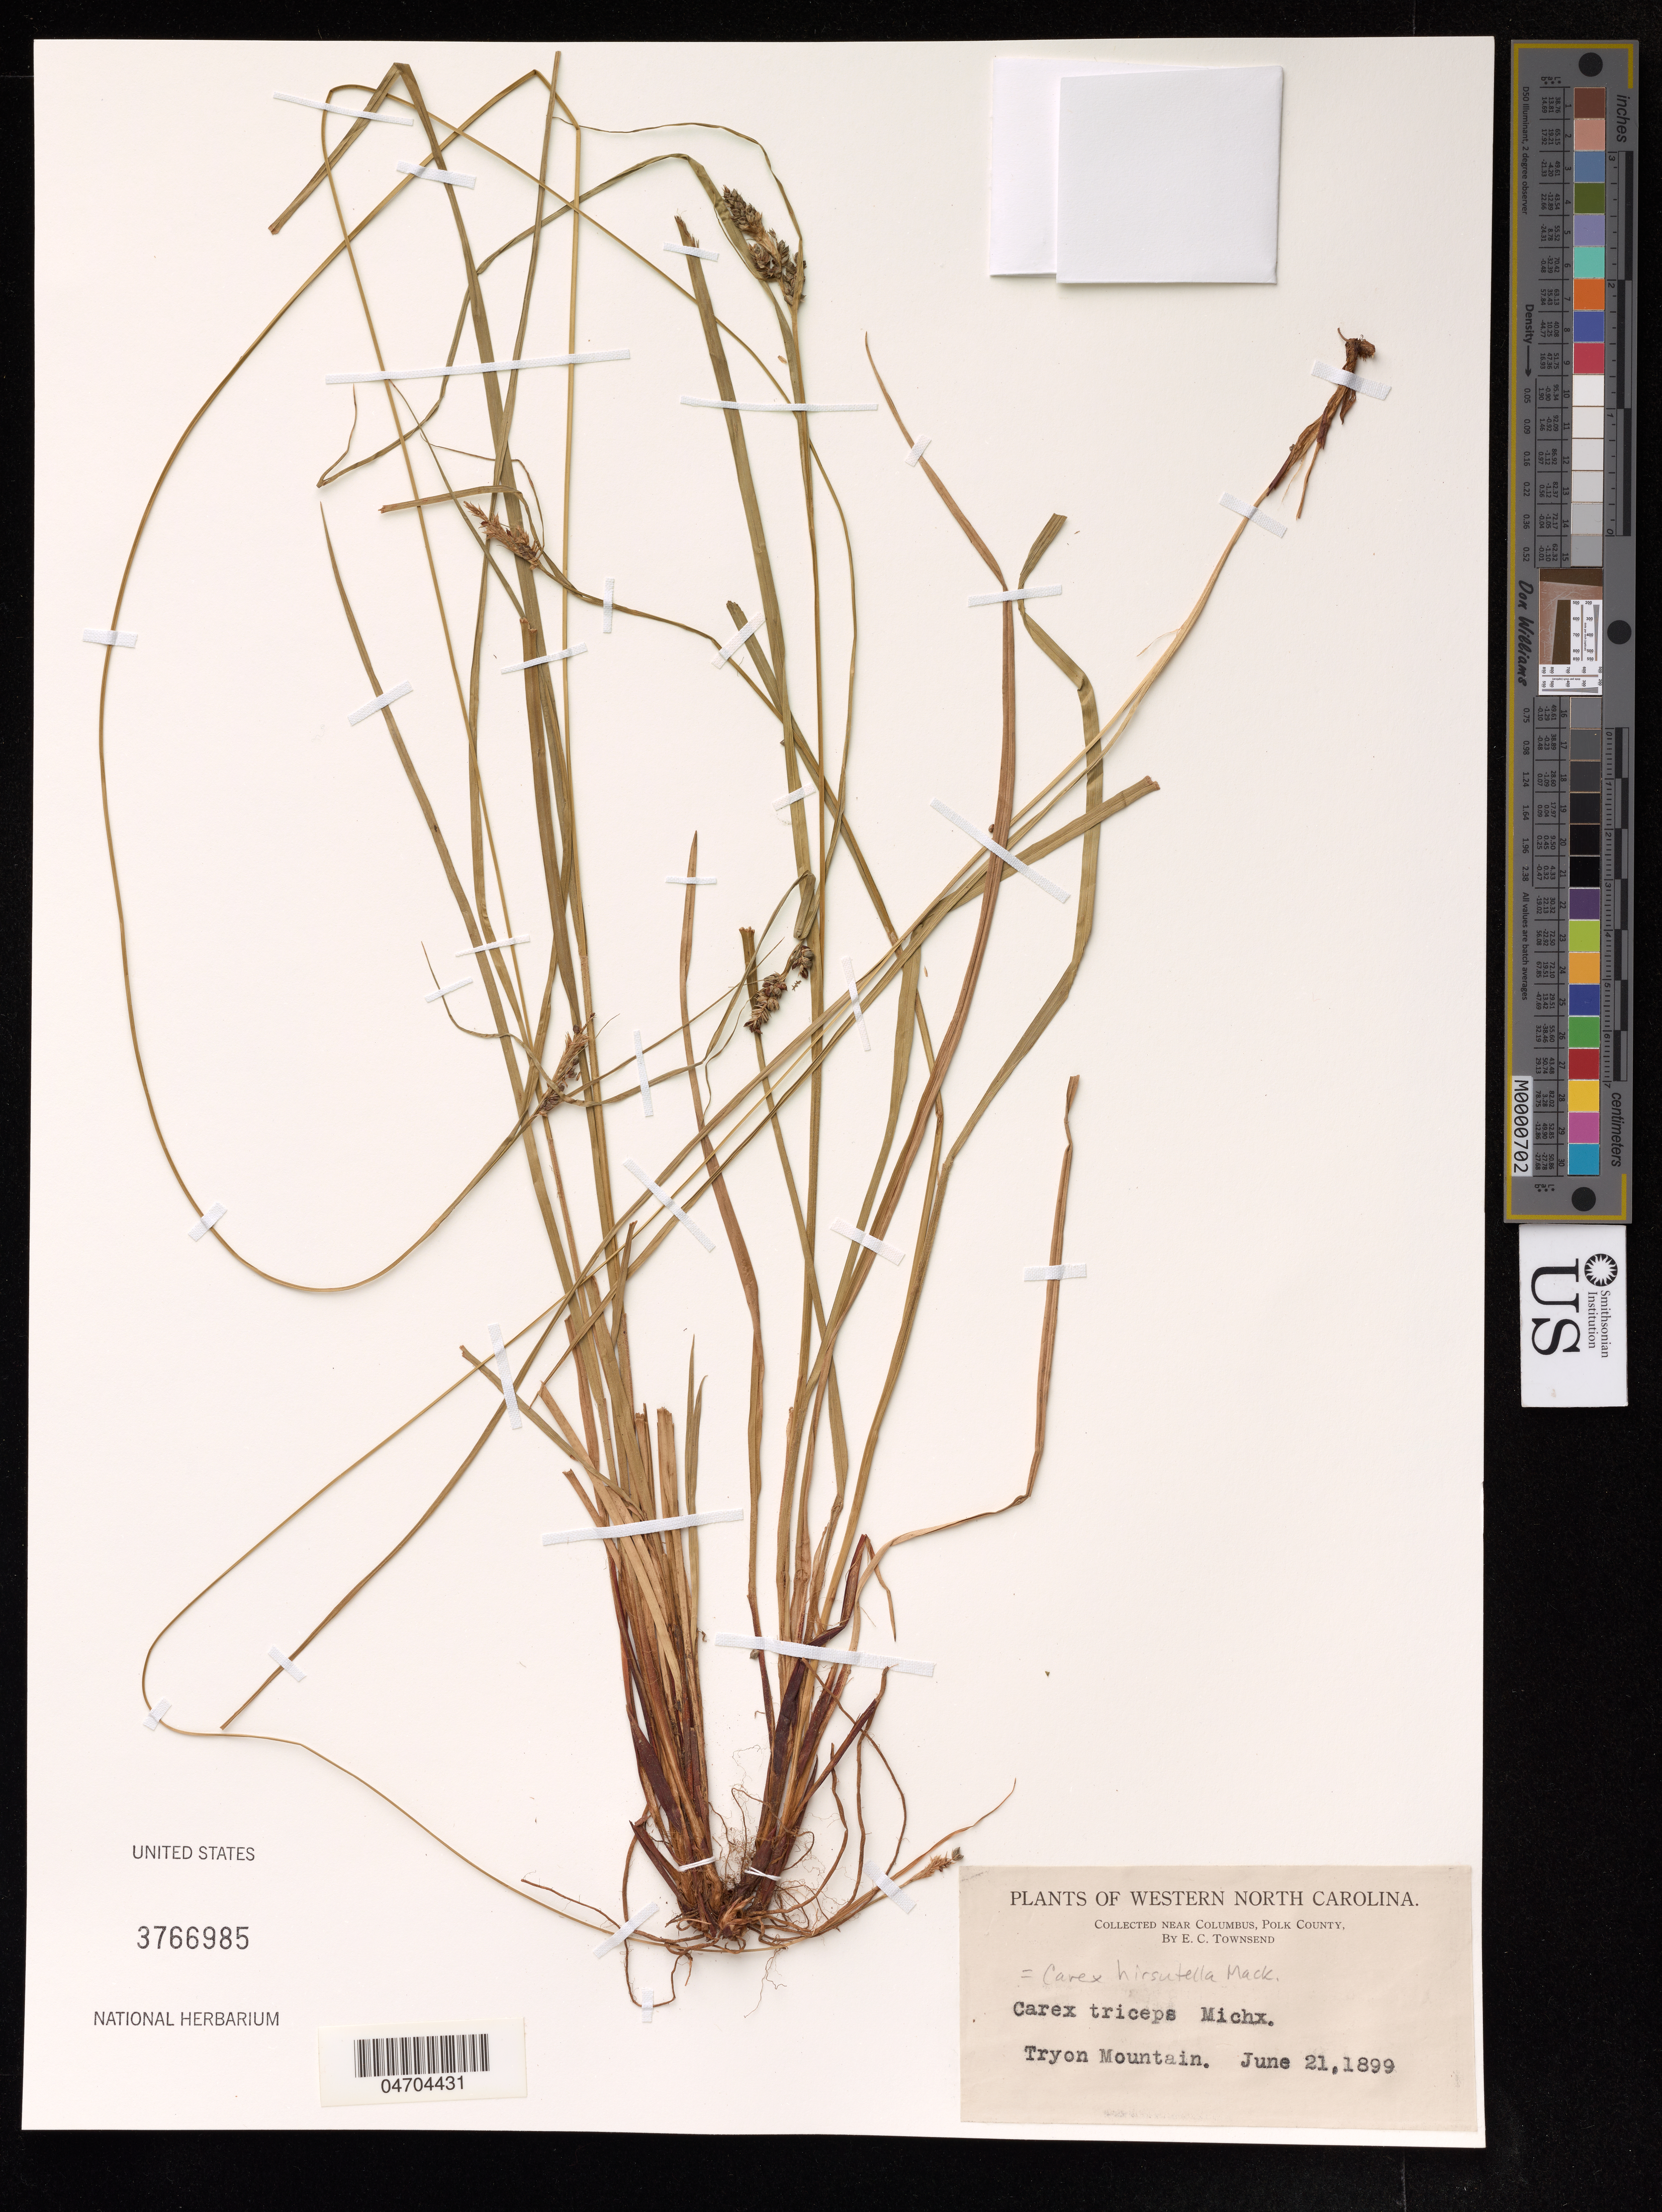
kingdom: Plantae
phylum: Tracheophyta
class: Liliopsida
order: Poales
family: Cyperaceae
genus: Carex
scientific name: Carex hirsutella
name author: Mack.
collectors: E. C. Townsend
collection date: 1899-06-21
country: United States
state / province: Florida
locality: North Carolina, Near Columbus, Polk County, Tryon Mountain.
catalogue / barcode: US 3766985